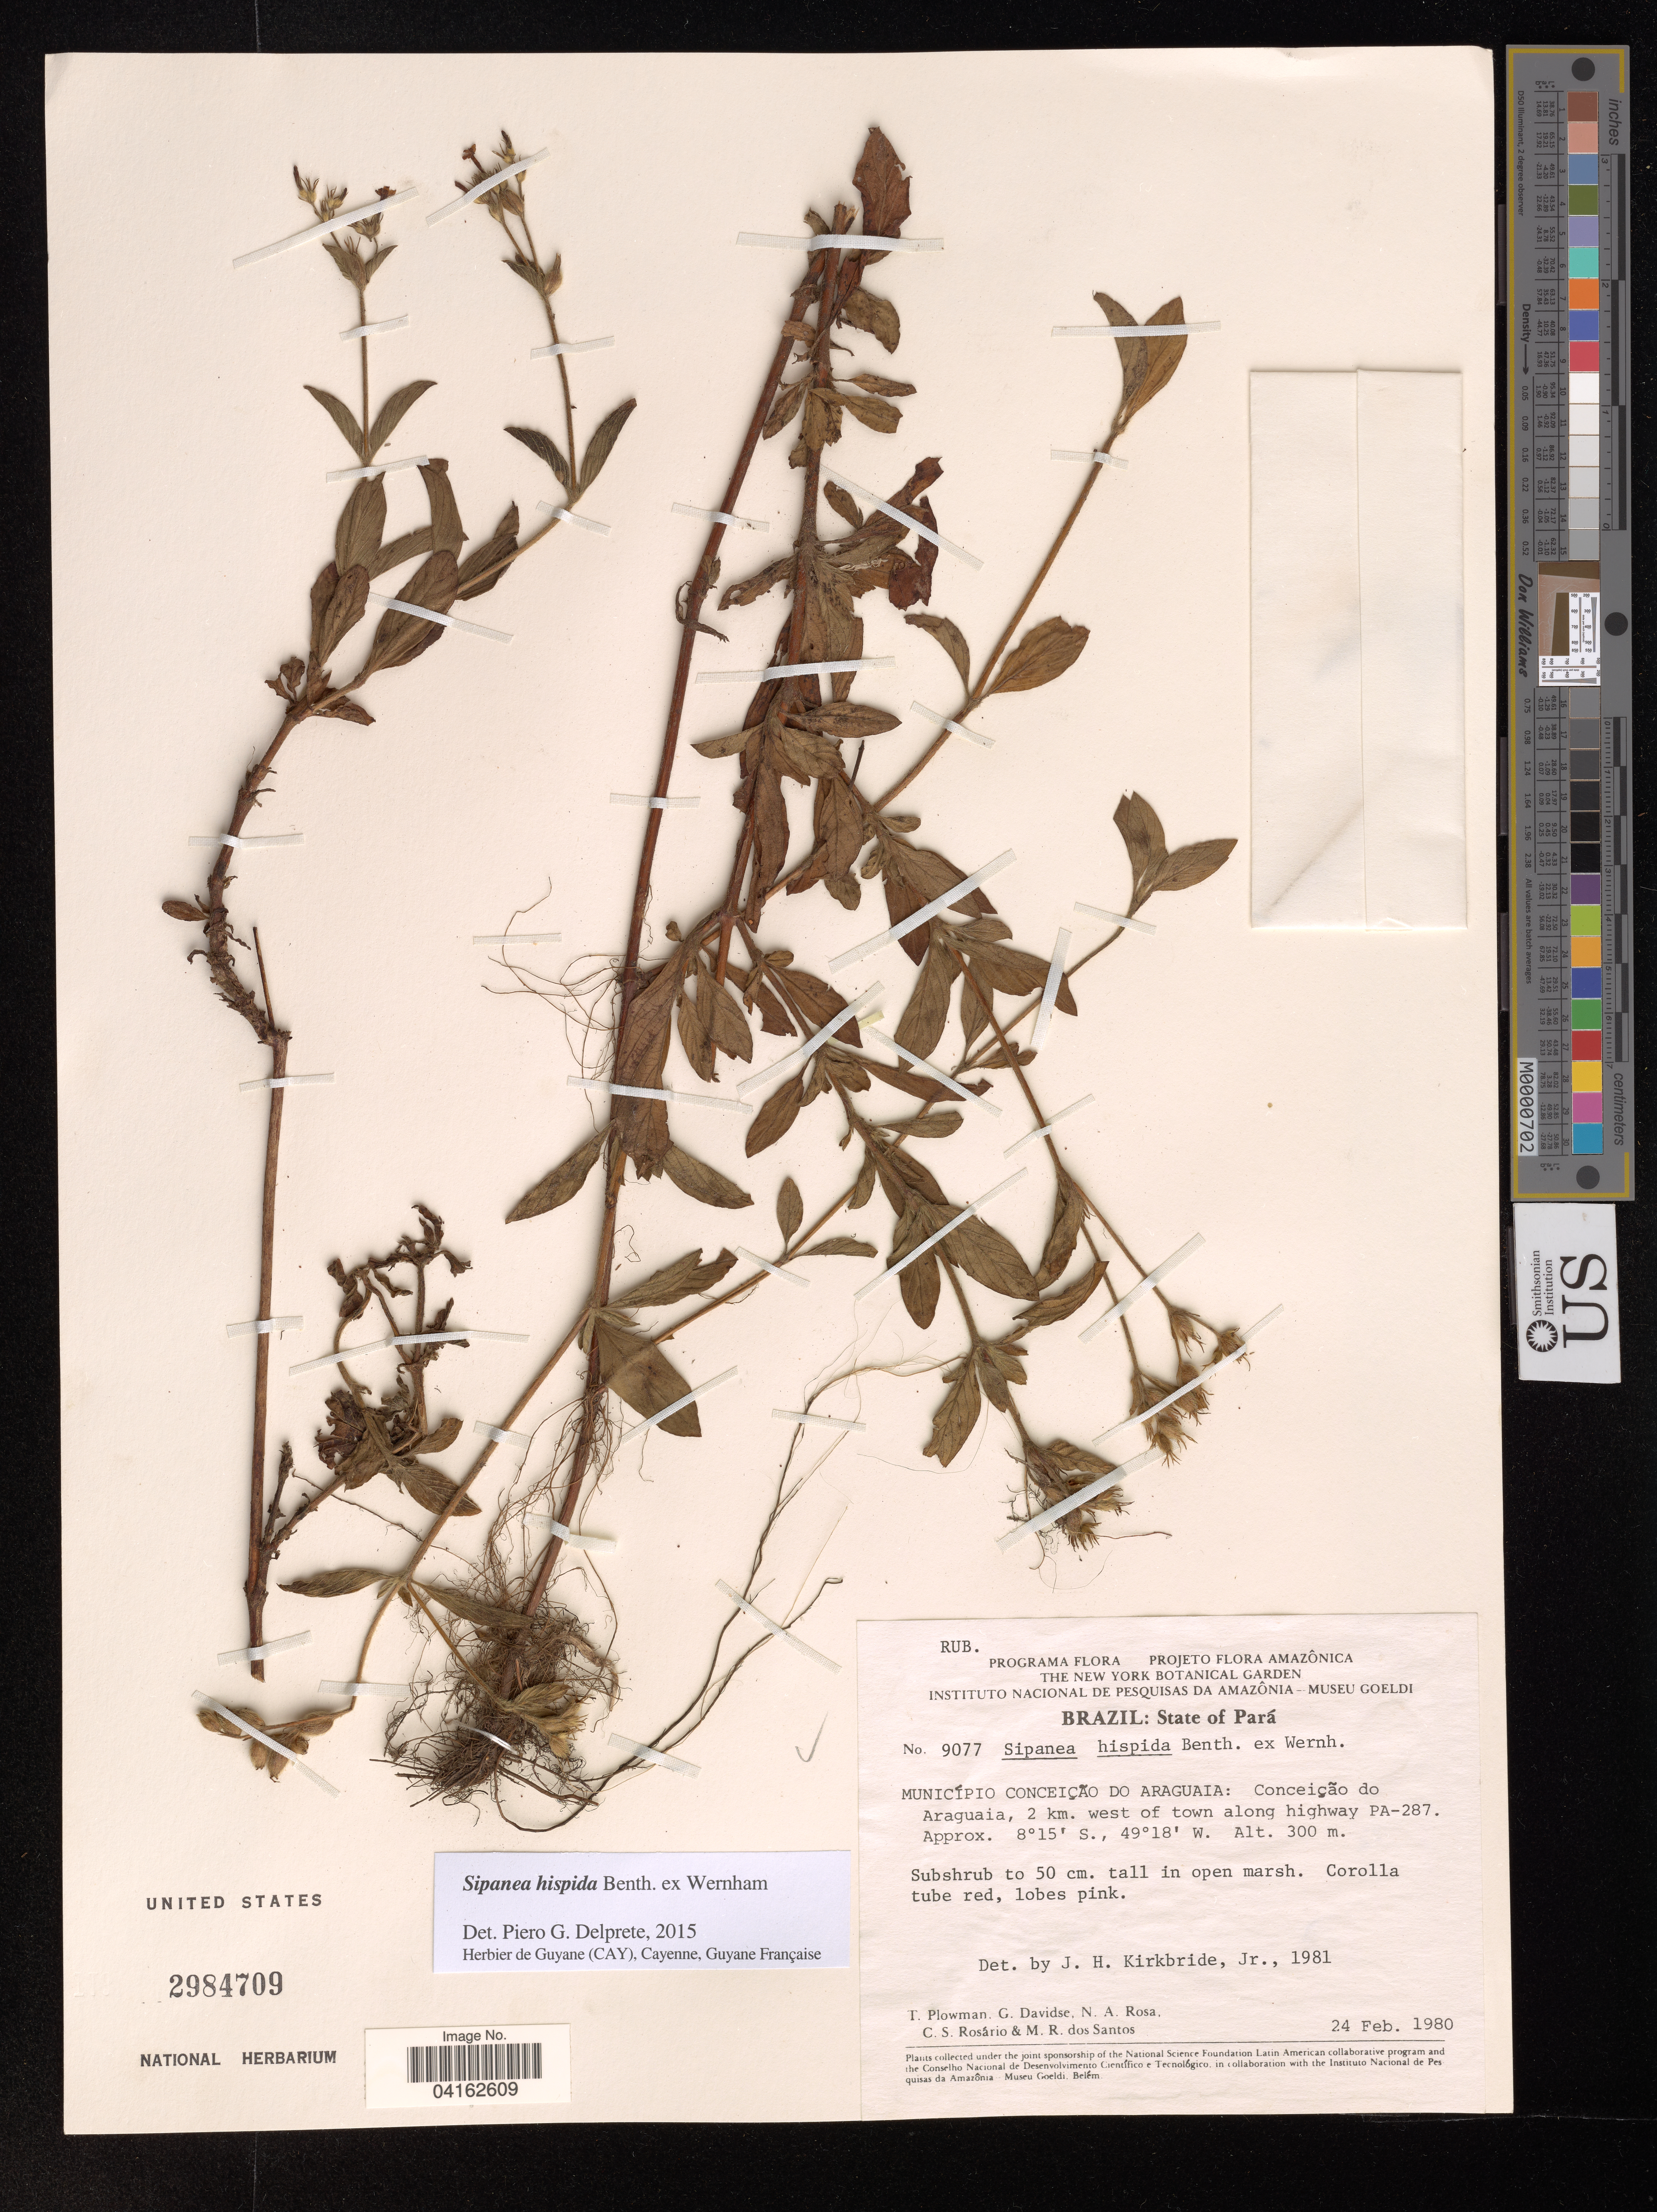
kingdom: Plantae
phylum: Tracheophyta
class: Magnoliopsida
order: Gentianales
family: Rubiaceae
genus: Sipanea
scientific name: Sipanea hispida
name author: Benth. ex Wernham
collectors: T. Plowman, G. Davidse, N. A. Rosa, C. S. Rosario & M. R. dos Santos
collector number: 9077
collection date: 1980-02-24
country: Brazil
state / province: Pará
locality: Município Conceição do Araguaia: Coneição do Araguaia, 2 km. west of town along highway PA-287.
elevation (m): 300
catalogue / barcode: US 2984709